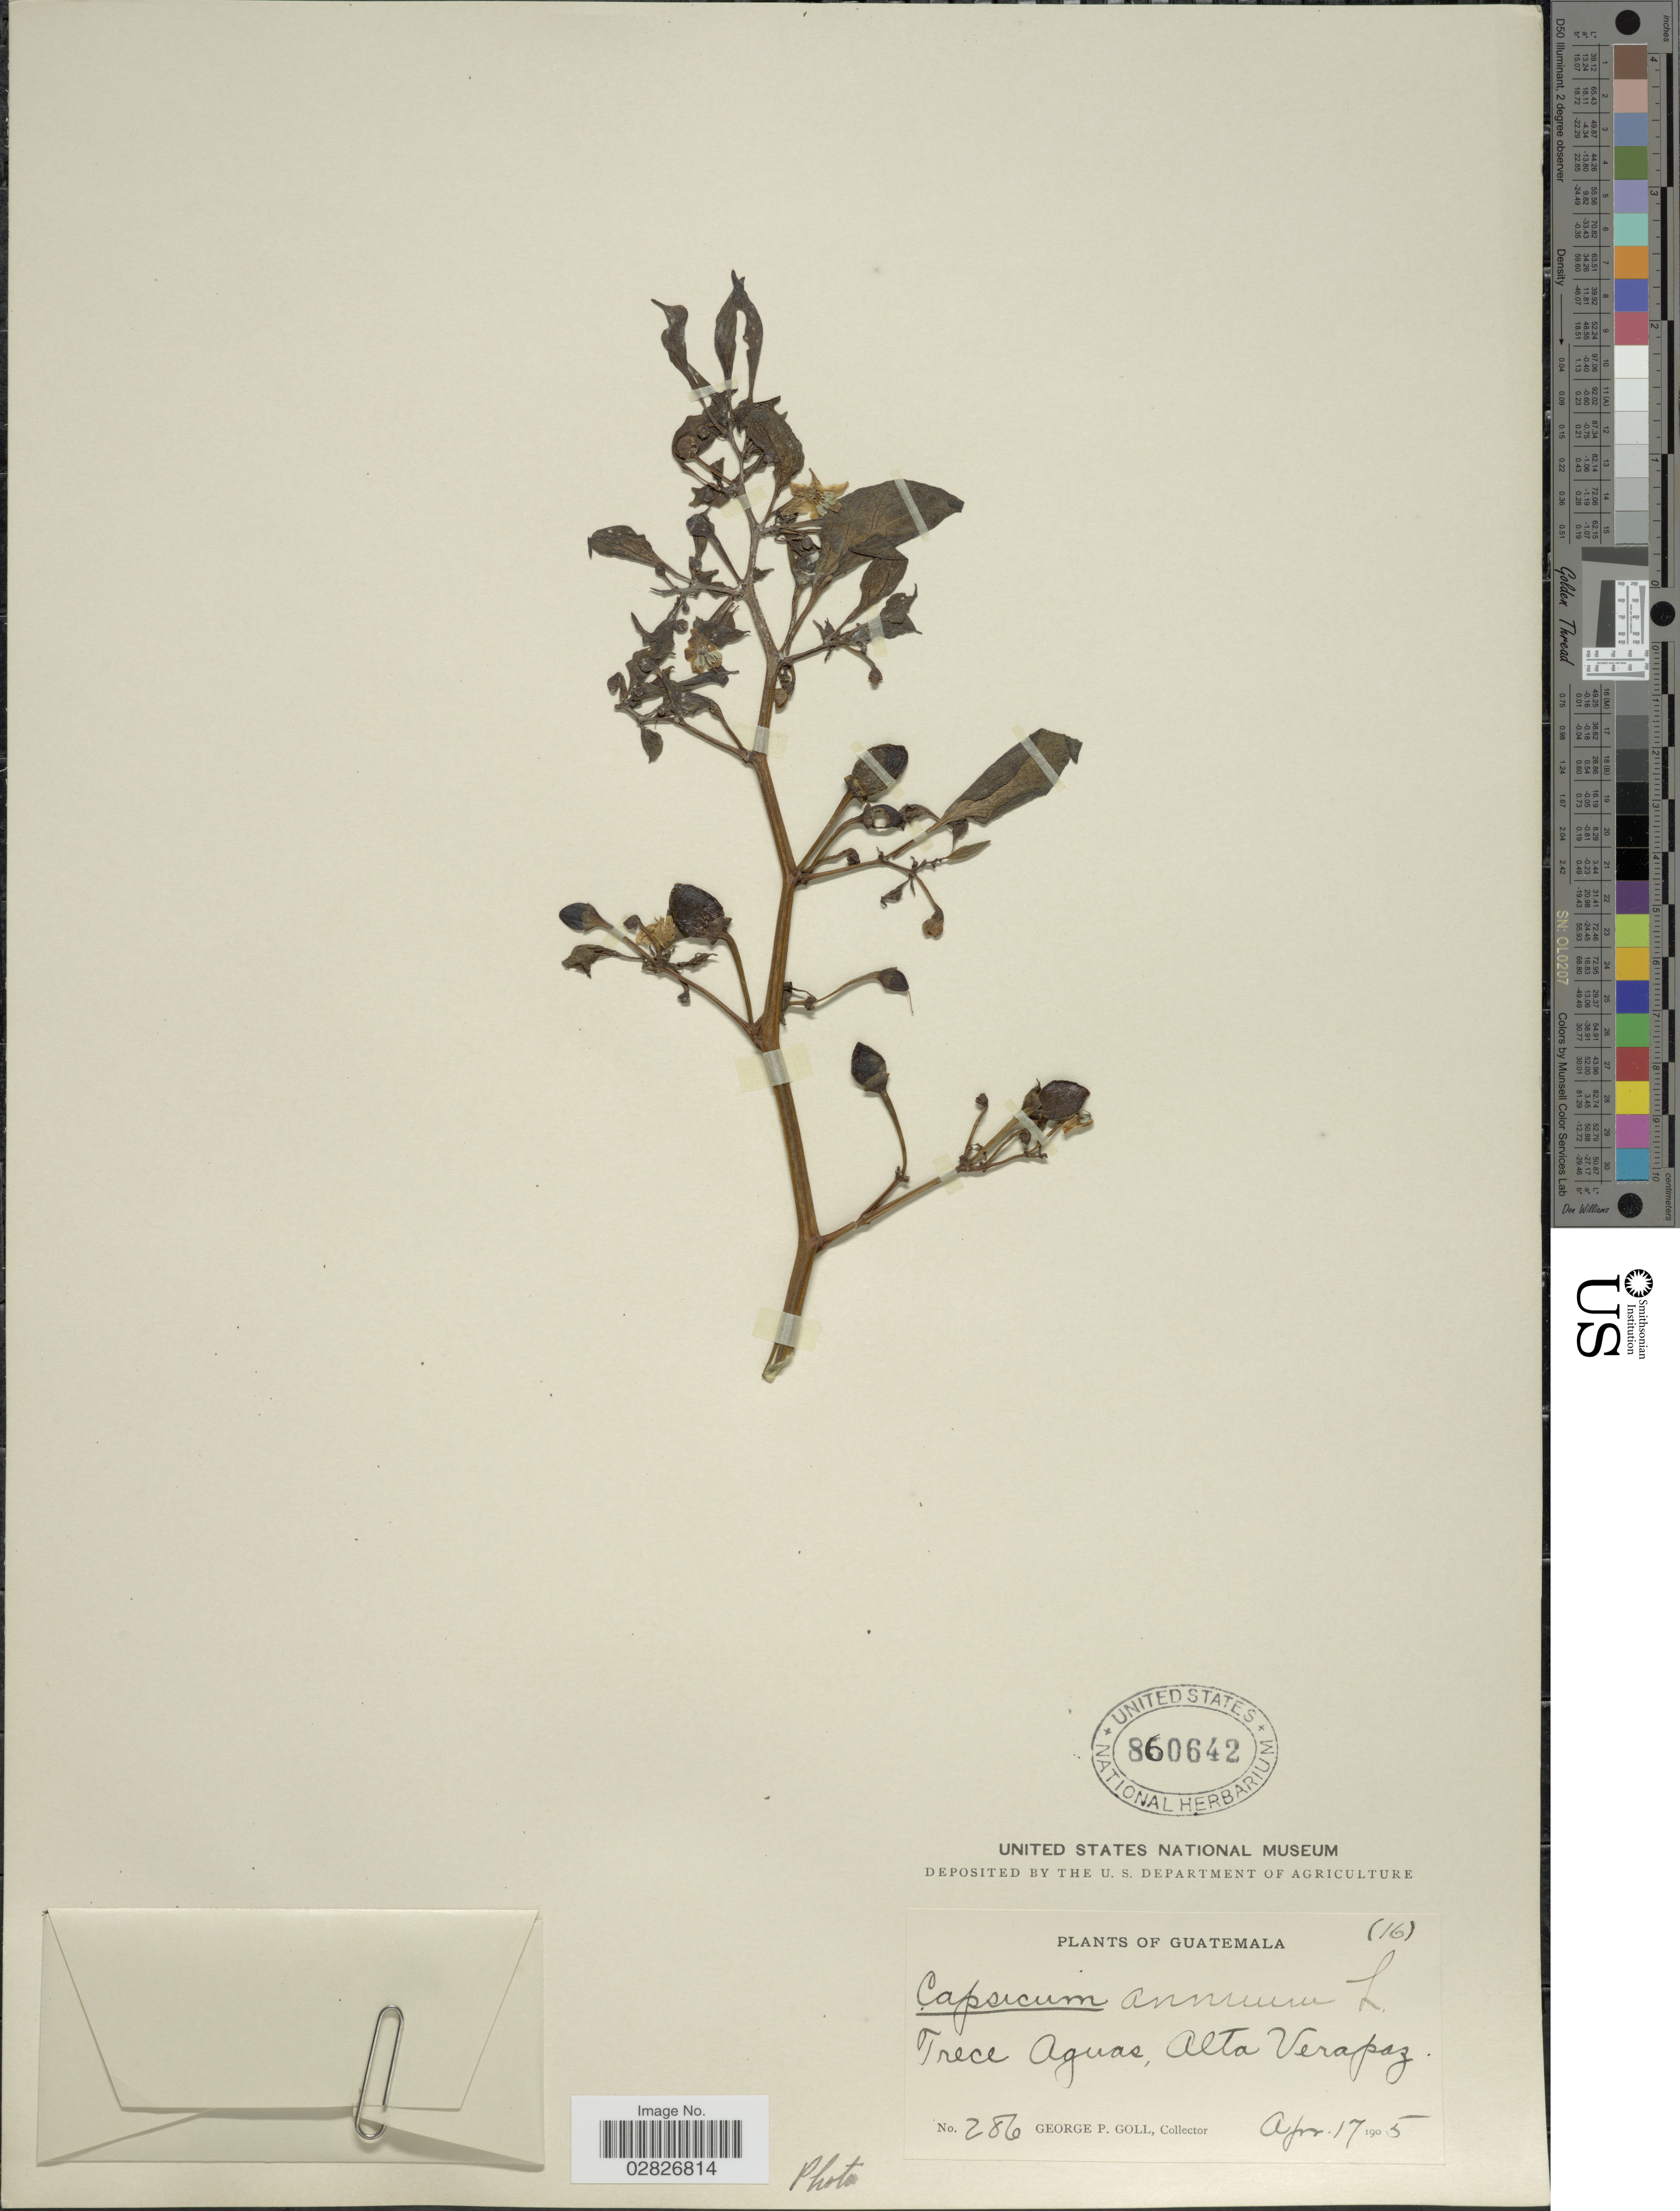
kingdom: Plantae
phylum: Tracheophyta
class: Magnoliopsida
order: Solanales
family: Solanaceae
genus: Capsicum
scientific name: Capsicum annuum 'Habanero'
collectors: G. P. Goll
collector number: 286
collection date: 1905-04-17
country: Guatemala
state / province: Alta Verapaz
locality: Trece Aguas.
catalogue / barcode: US 860642